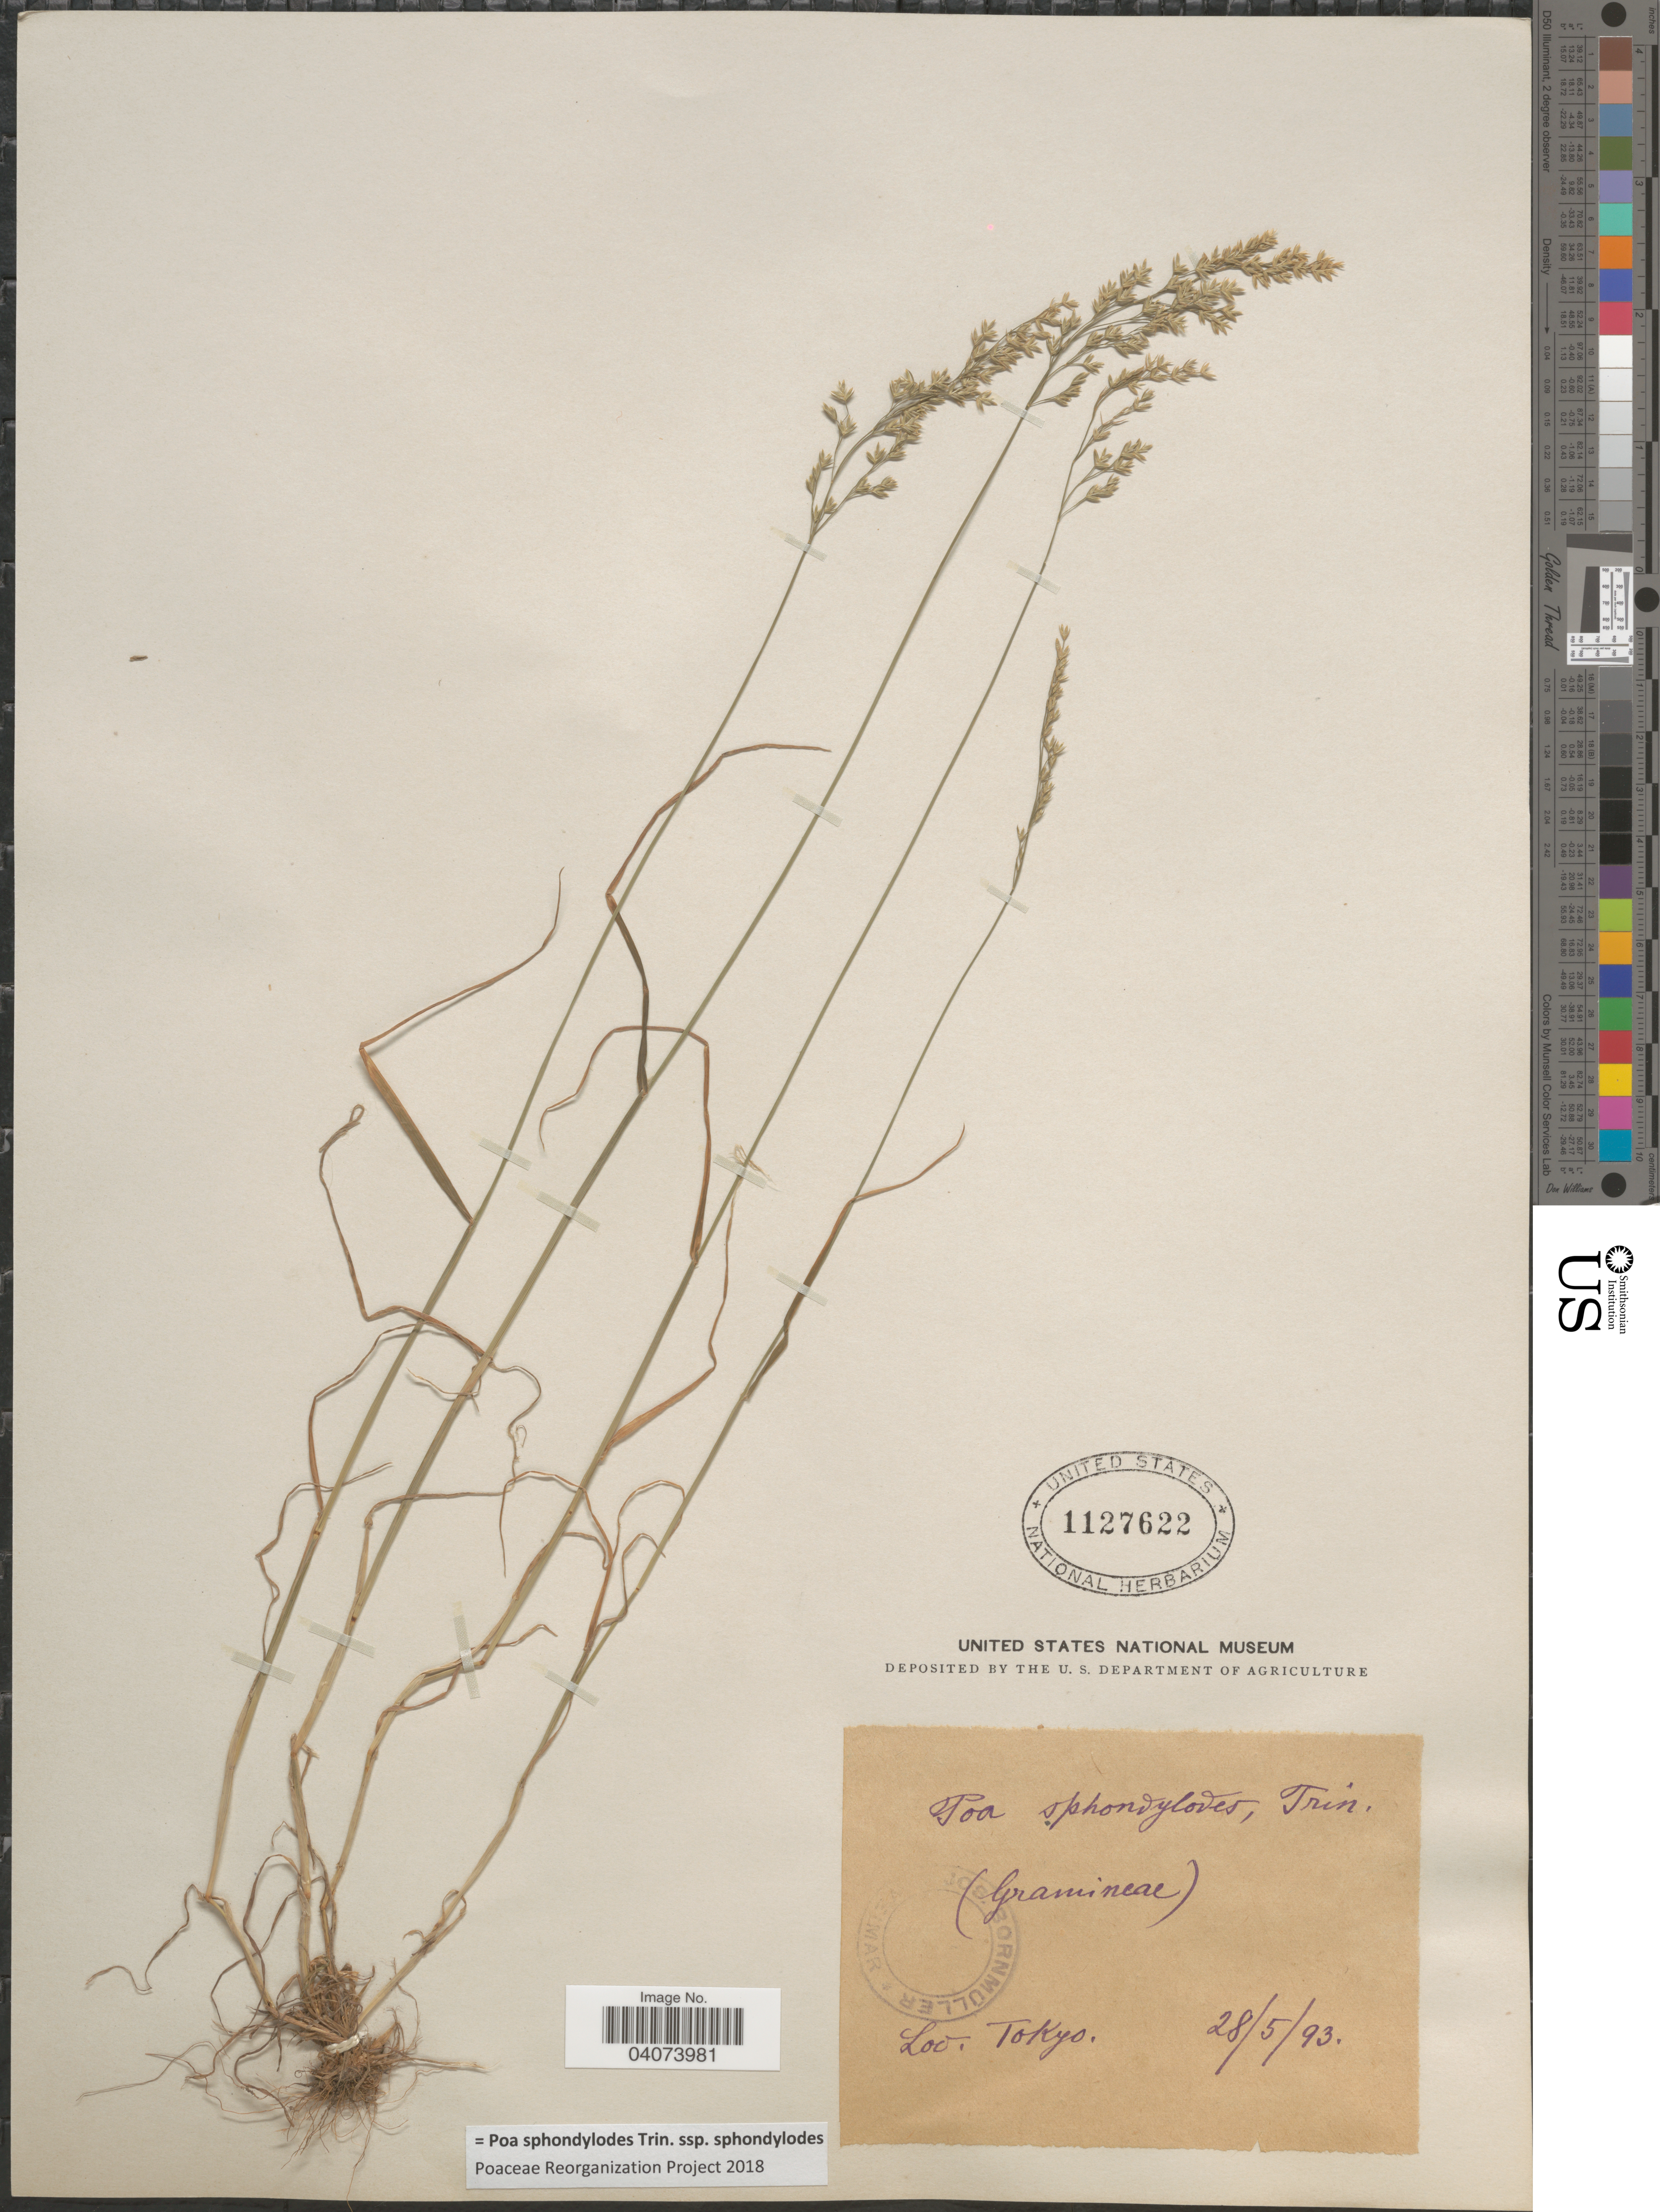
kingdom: Plantae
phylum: Tracheophyta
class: Liliopsida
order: Poales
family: Poaceae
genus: Poa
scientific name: Poa sphondylodes subsp. sphondylodes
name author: Trin.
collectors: J. Bornmüller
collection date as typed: Transcribed d/m/y: 28/5/93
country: Japan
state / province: Tokyo, Federal City of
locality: Tokyo.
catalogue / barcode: US 1127622